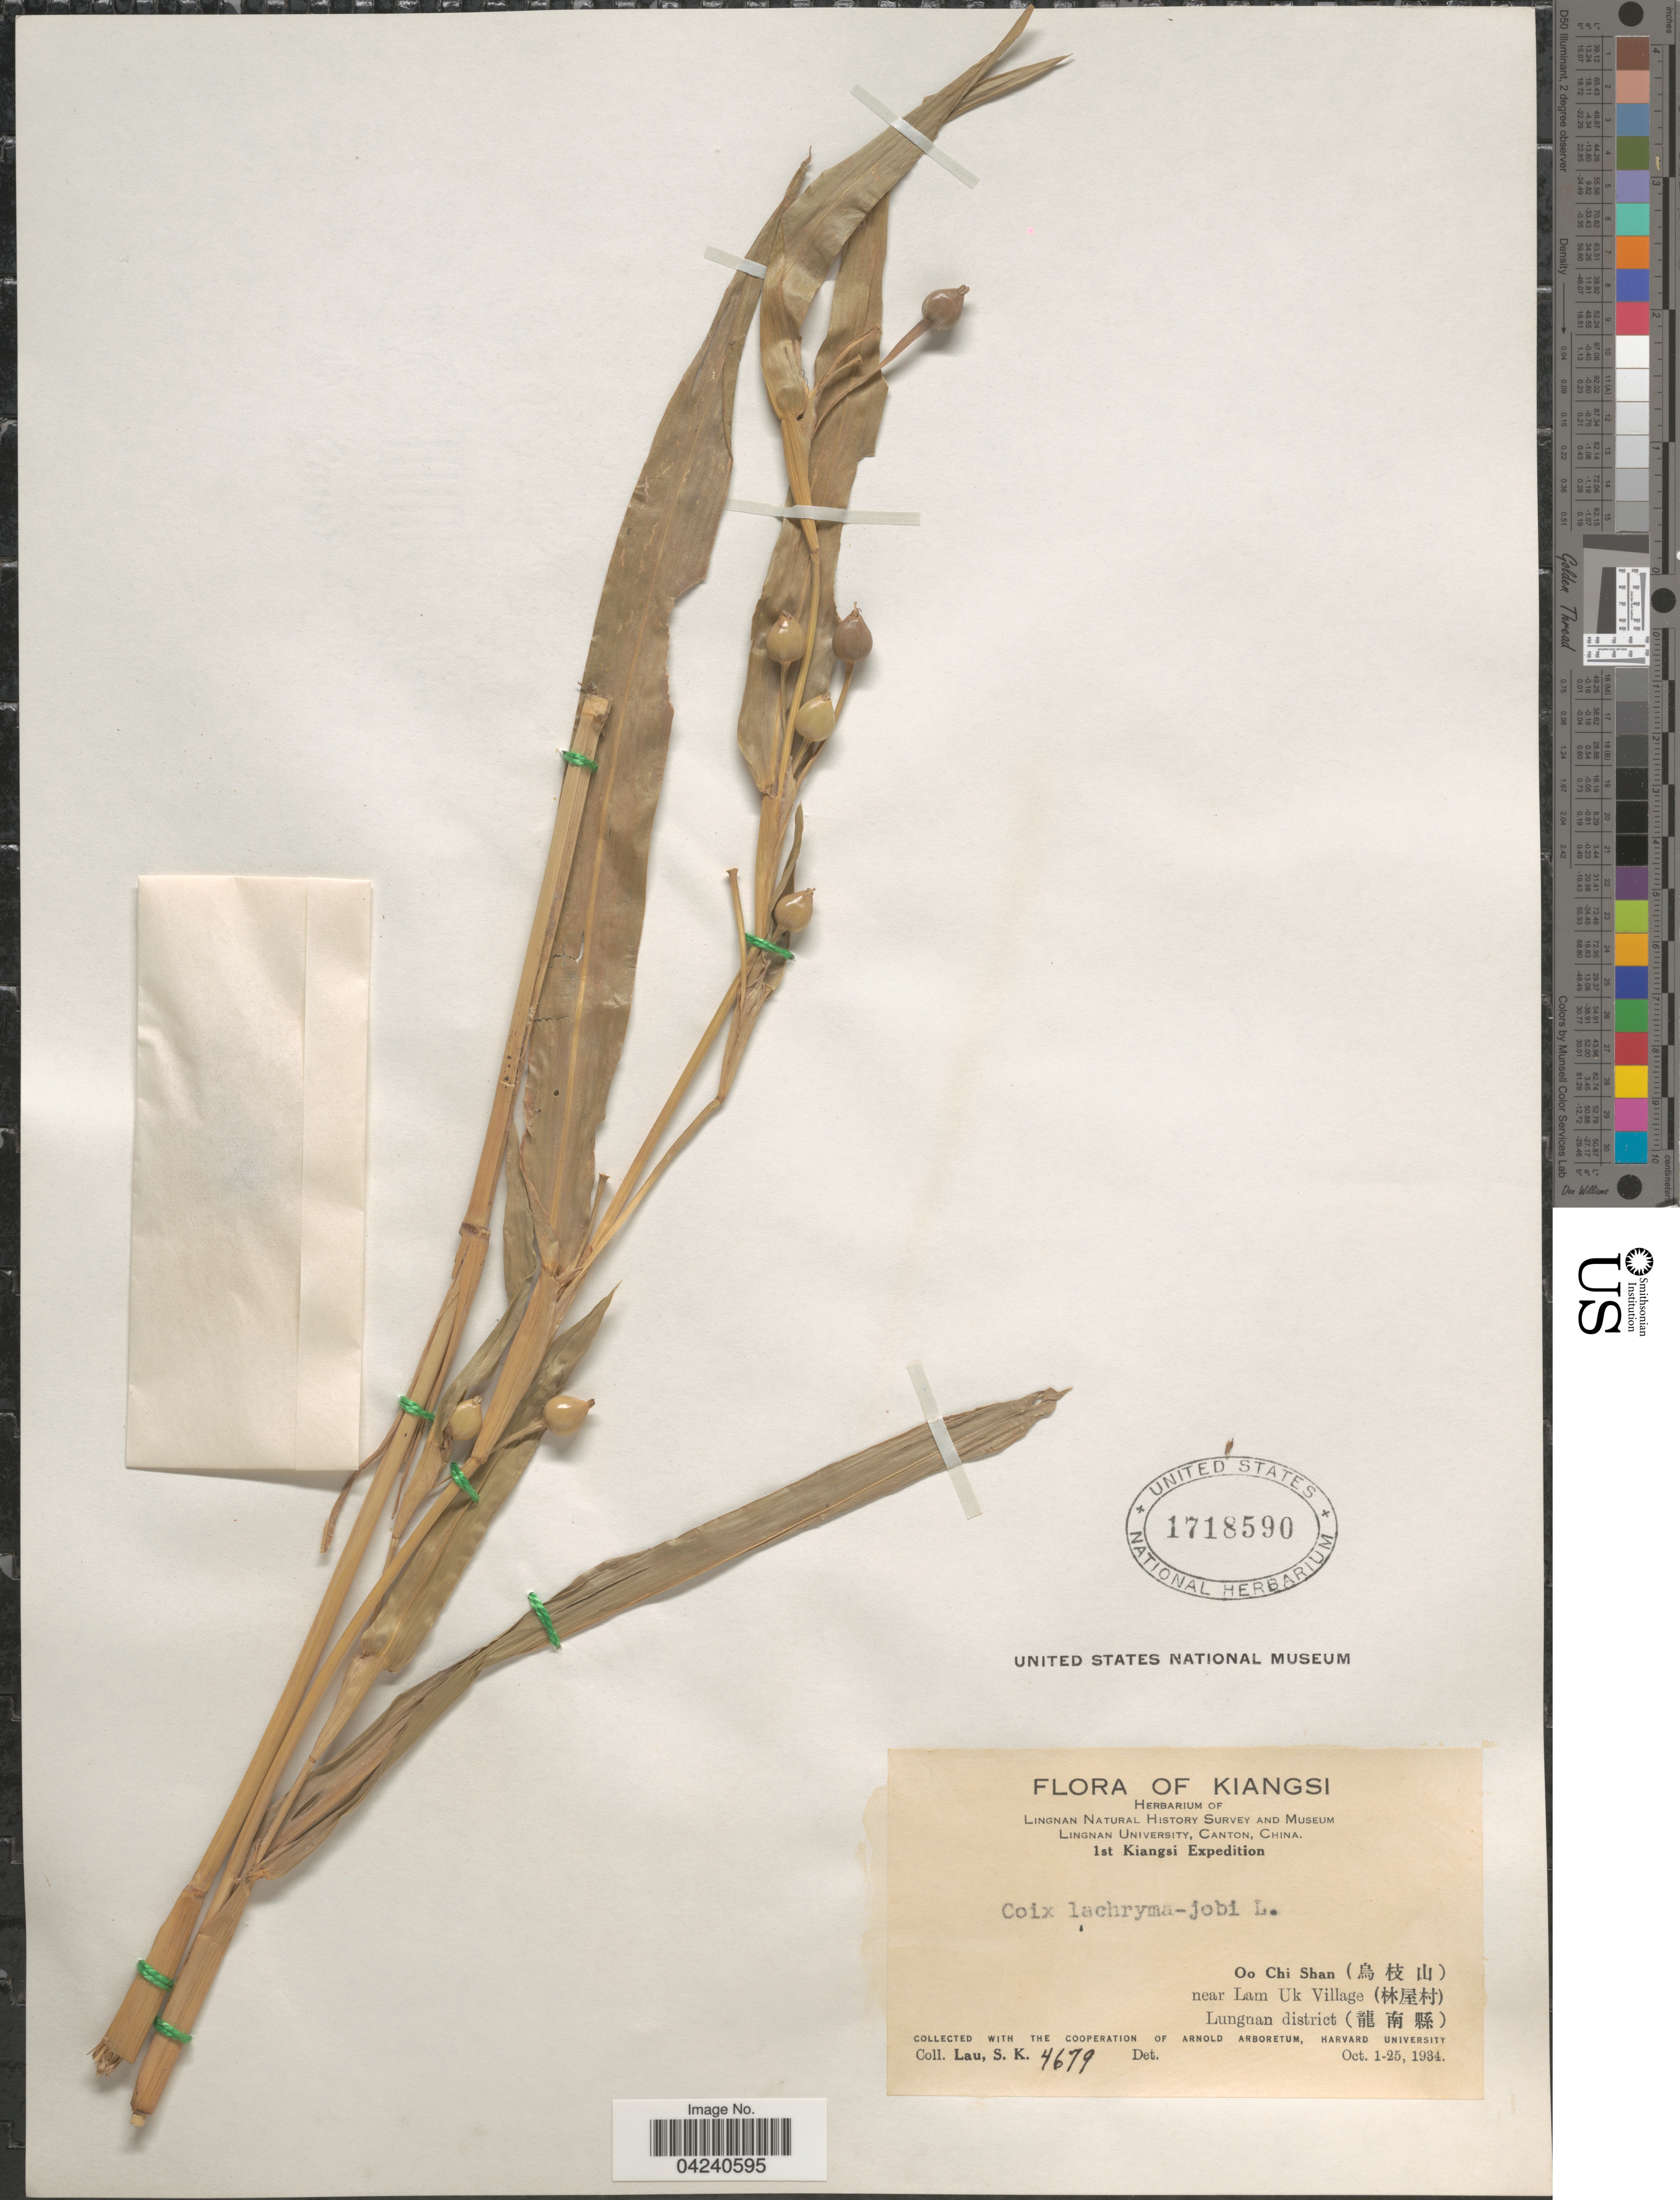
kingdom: Plantae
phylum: Tracheophyta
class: Liliopsida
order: Poales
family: Poaceae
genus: Coix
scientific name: Coix lacryma-jobi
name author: L.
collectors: S. K. Lau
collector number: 4679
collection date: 1934-10-01/1934-10-25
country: China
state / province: Jiangxi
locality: Kiangsi. 1st Kiangsi Expedition. Oo Chi Shan (X) near Lam Uk Village (X) Lungnan district (X).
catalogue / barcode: US 1718590